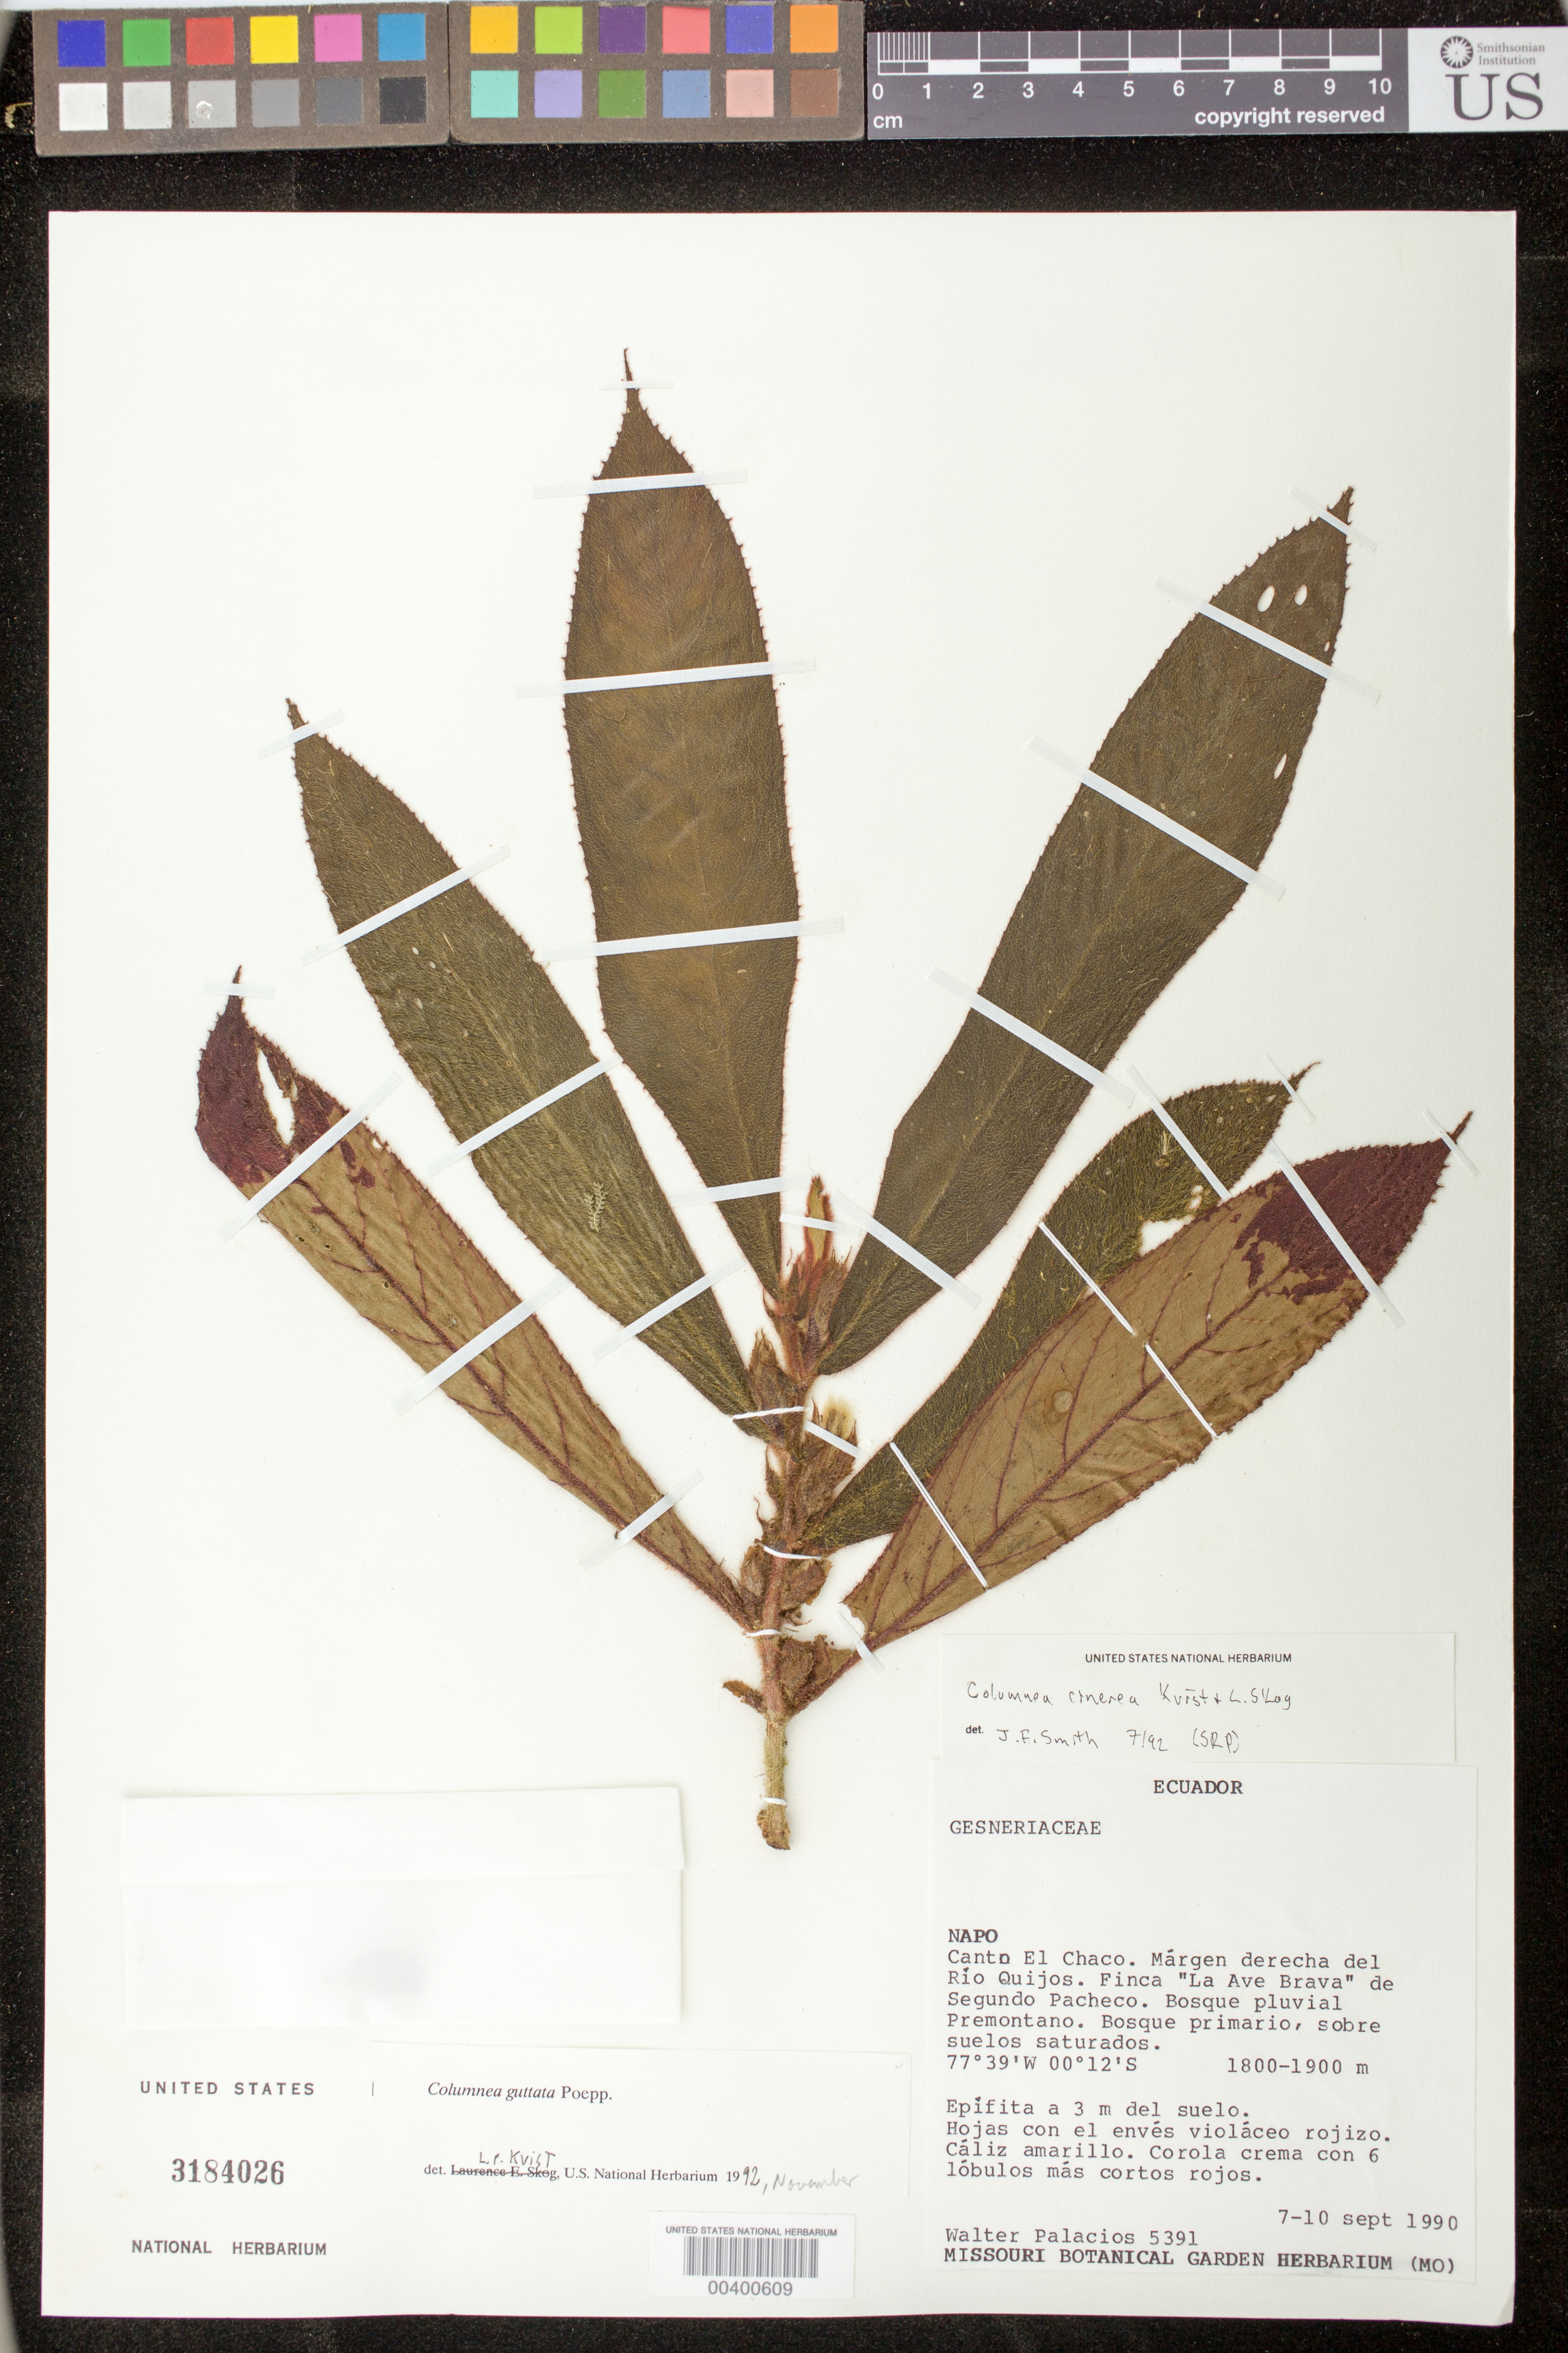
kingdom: Plantae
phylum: Tracheophyta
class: Magnoliopsida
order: Lamiales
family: Gesneriaceae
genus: Columnea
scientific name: Columnea guttata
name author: Poepp.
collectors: W. Palacios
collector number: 5391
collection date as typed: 7-10 Sep 1990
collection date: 1990-09-07/1990-09-10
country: Ecuador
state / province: Napo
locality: Canton El Chaco, margen derecha del Rio Quijos, finca "La Ave Brava" de Segundo Pacheco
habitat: Bosque pluvial premontano; bosque primario, sobre suelos saturados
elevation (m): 1800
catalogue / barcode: US 3184026